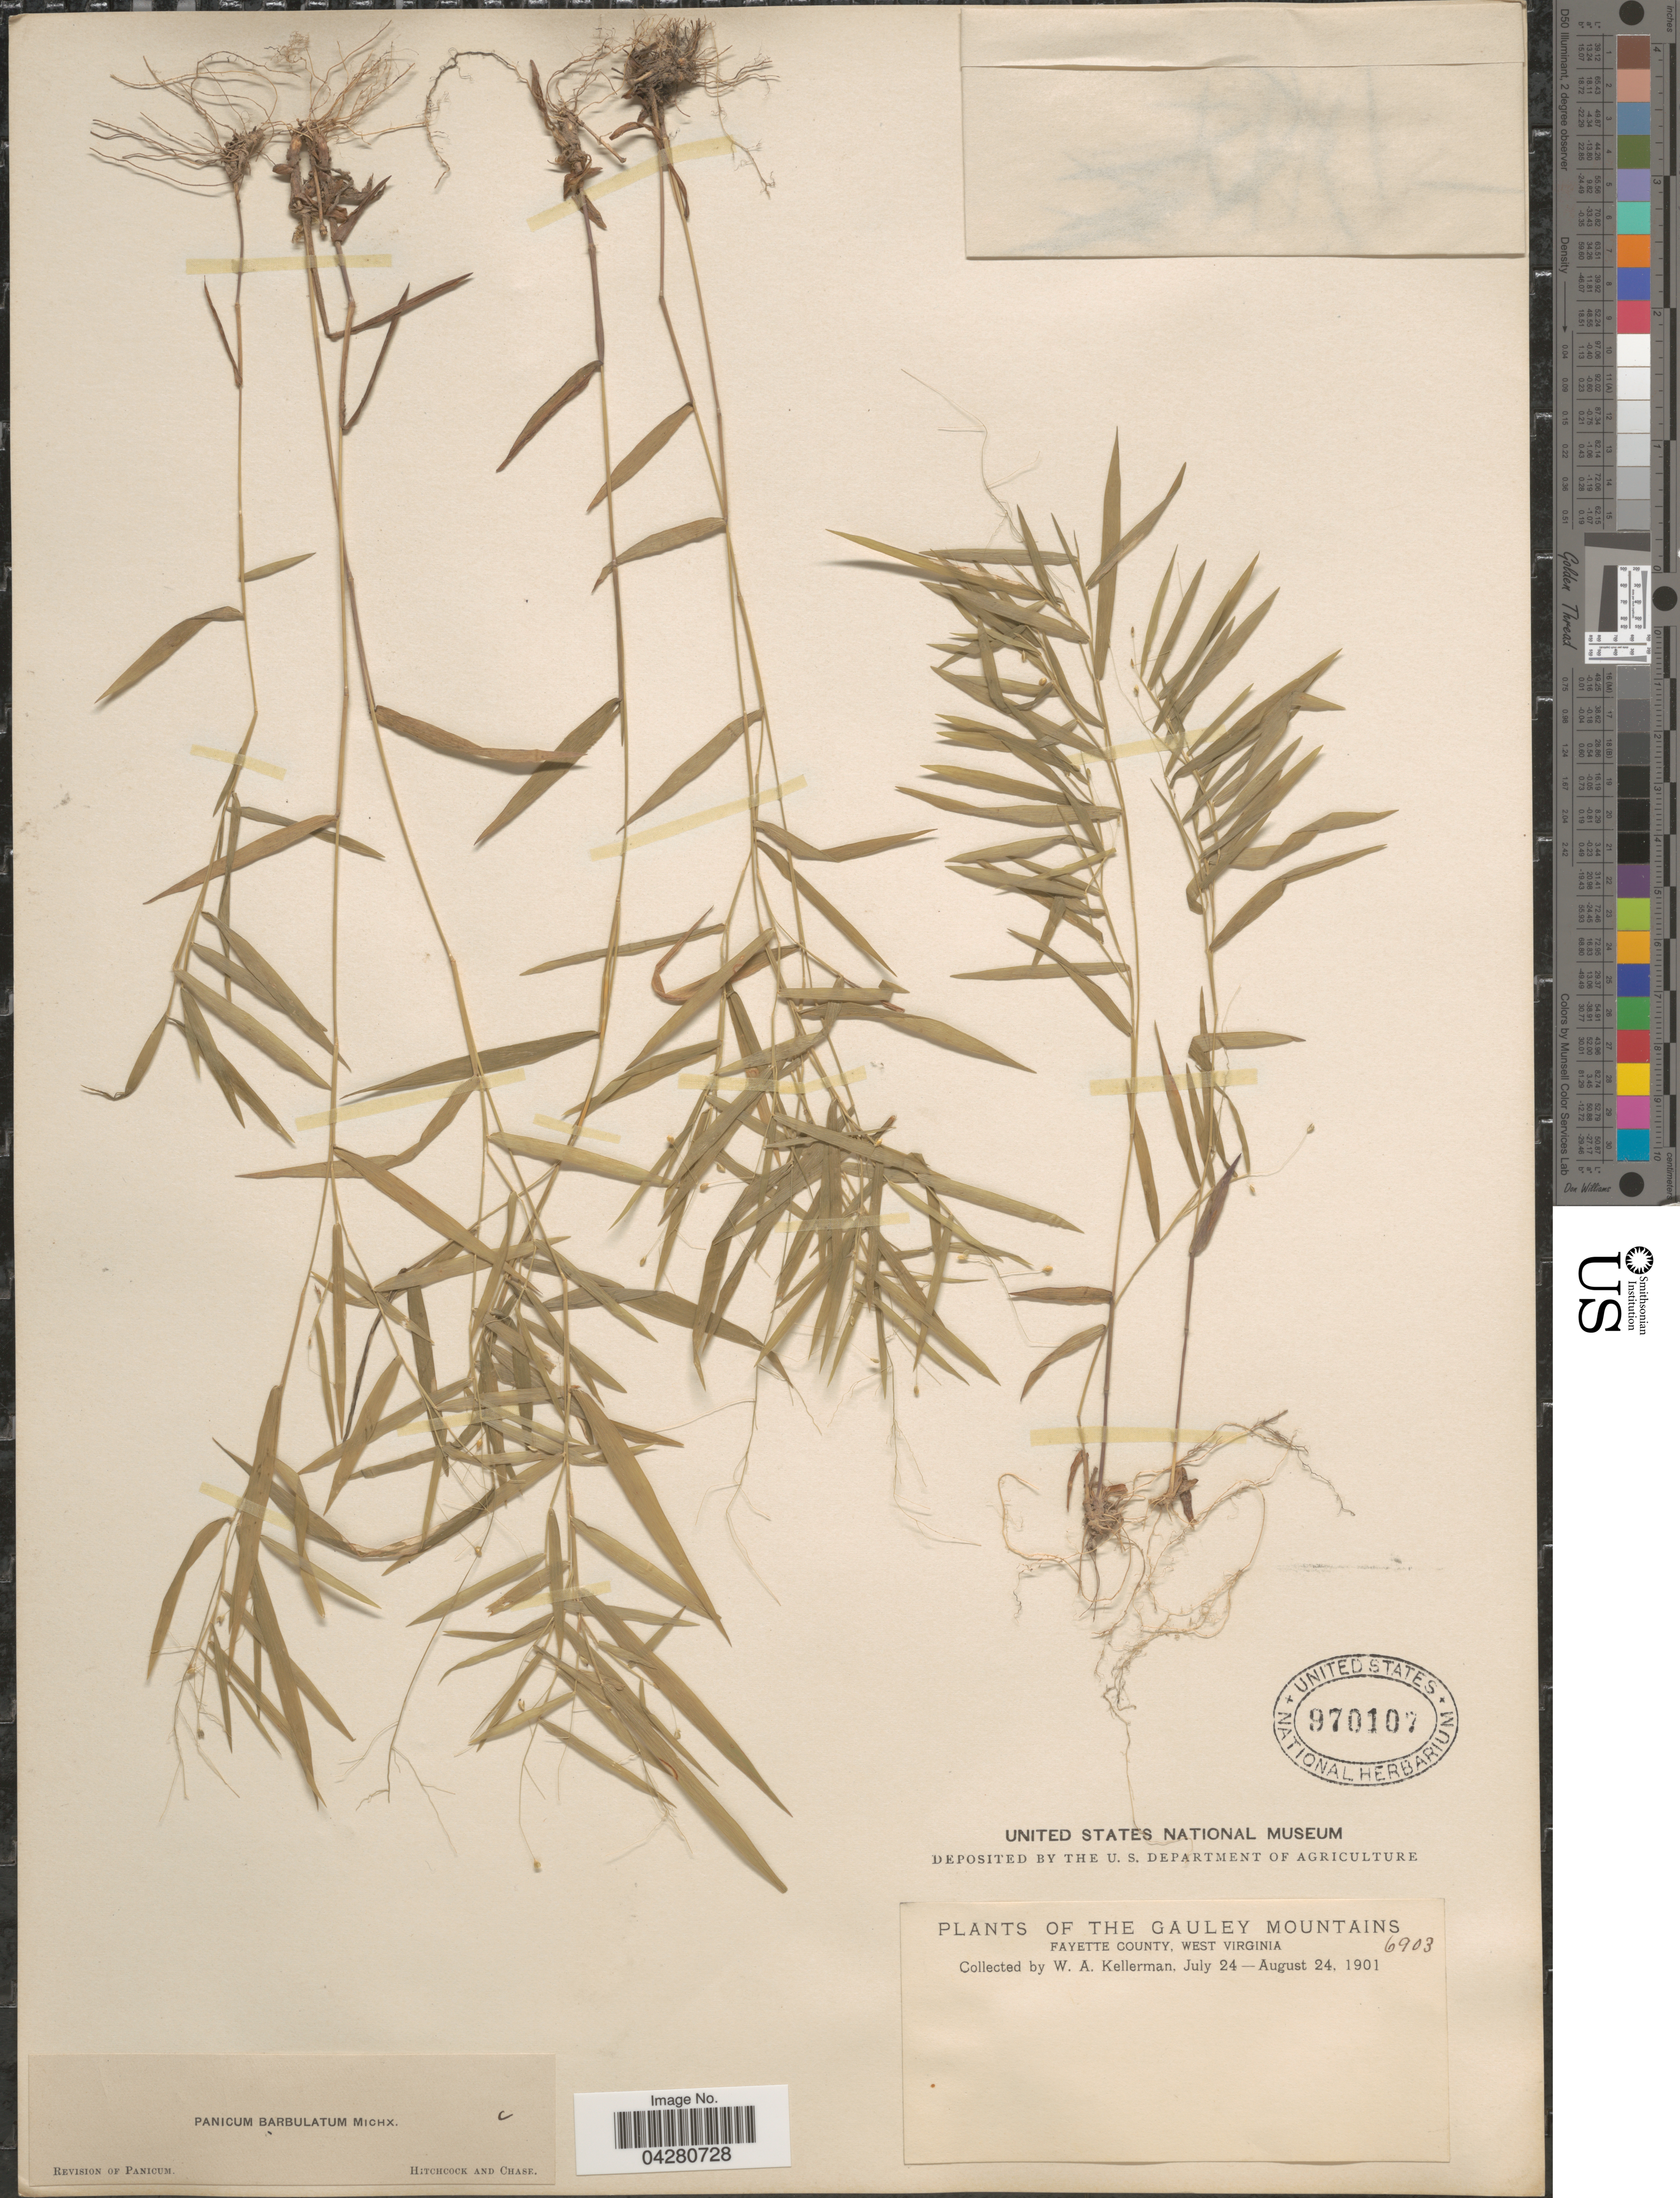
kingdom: Plantae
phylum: Tracheophyta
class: Liliopsida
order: Poales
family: Poaceae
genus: Dichanthelium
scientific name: Dichanthelium dichotomum var. dichotomum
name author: (L.) Gould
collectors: W. Kellerman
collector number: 6903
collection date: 1901-07-24/1901-08-24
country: United States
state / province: West Virginia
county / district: Fayette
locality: The Gauley Mountains. Fayette County.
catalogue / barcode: US 970107